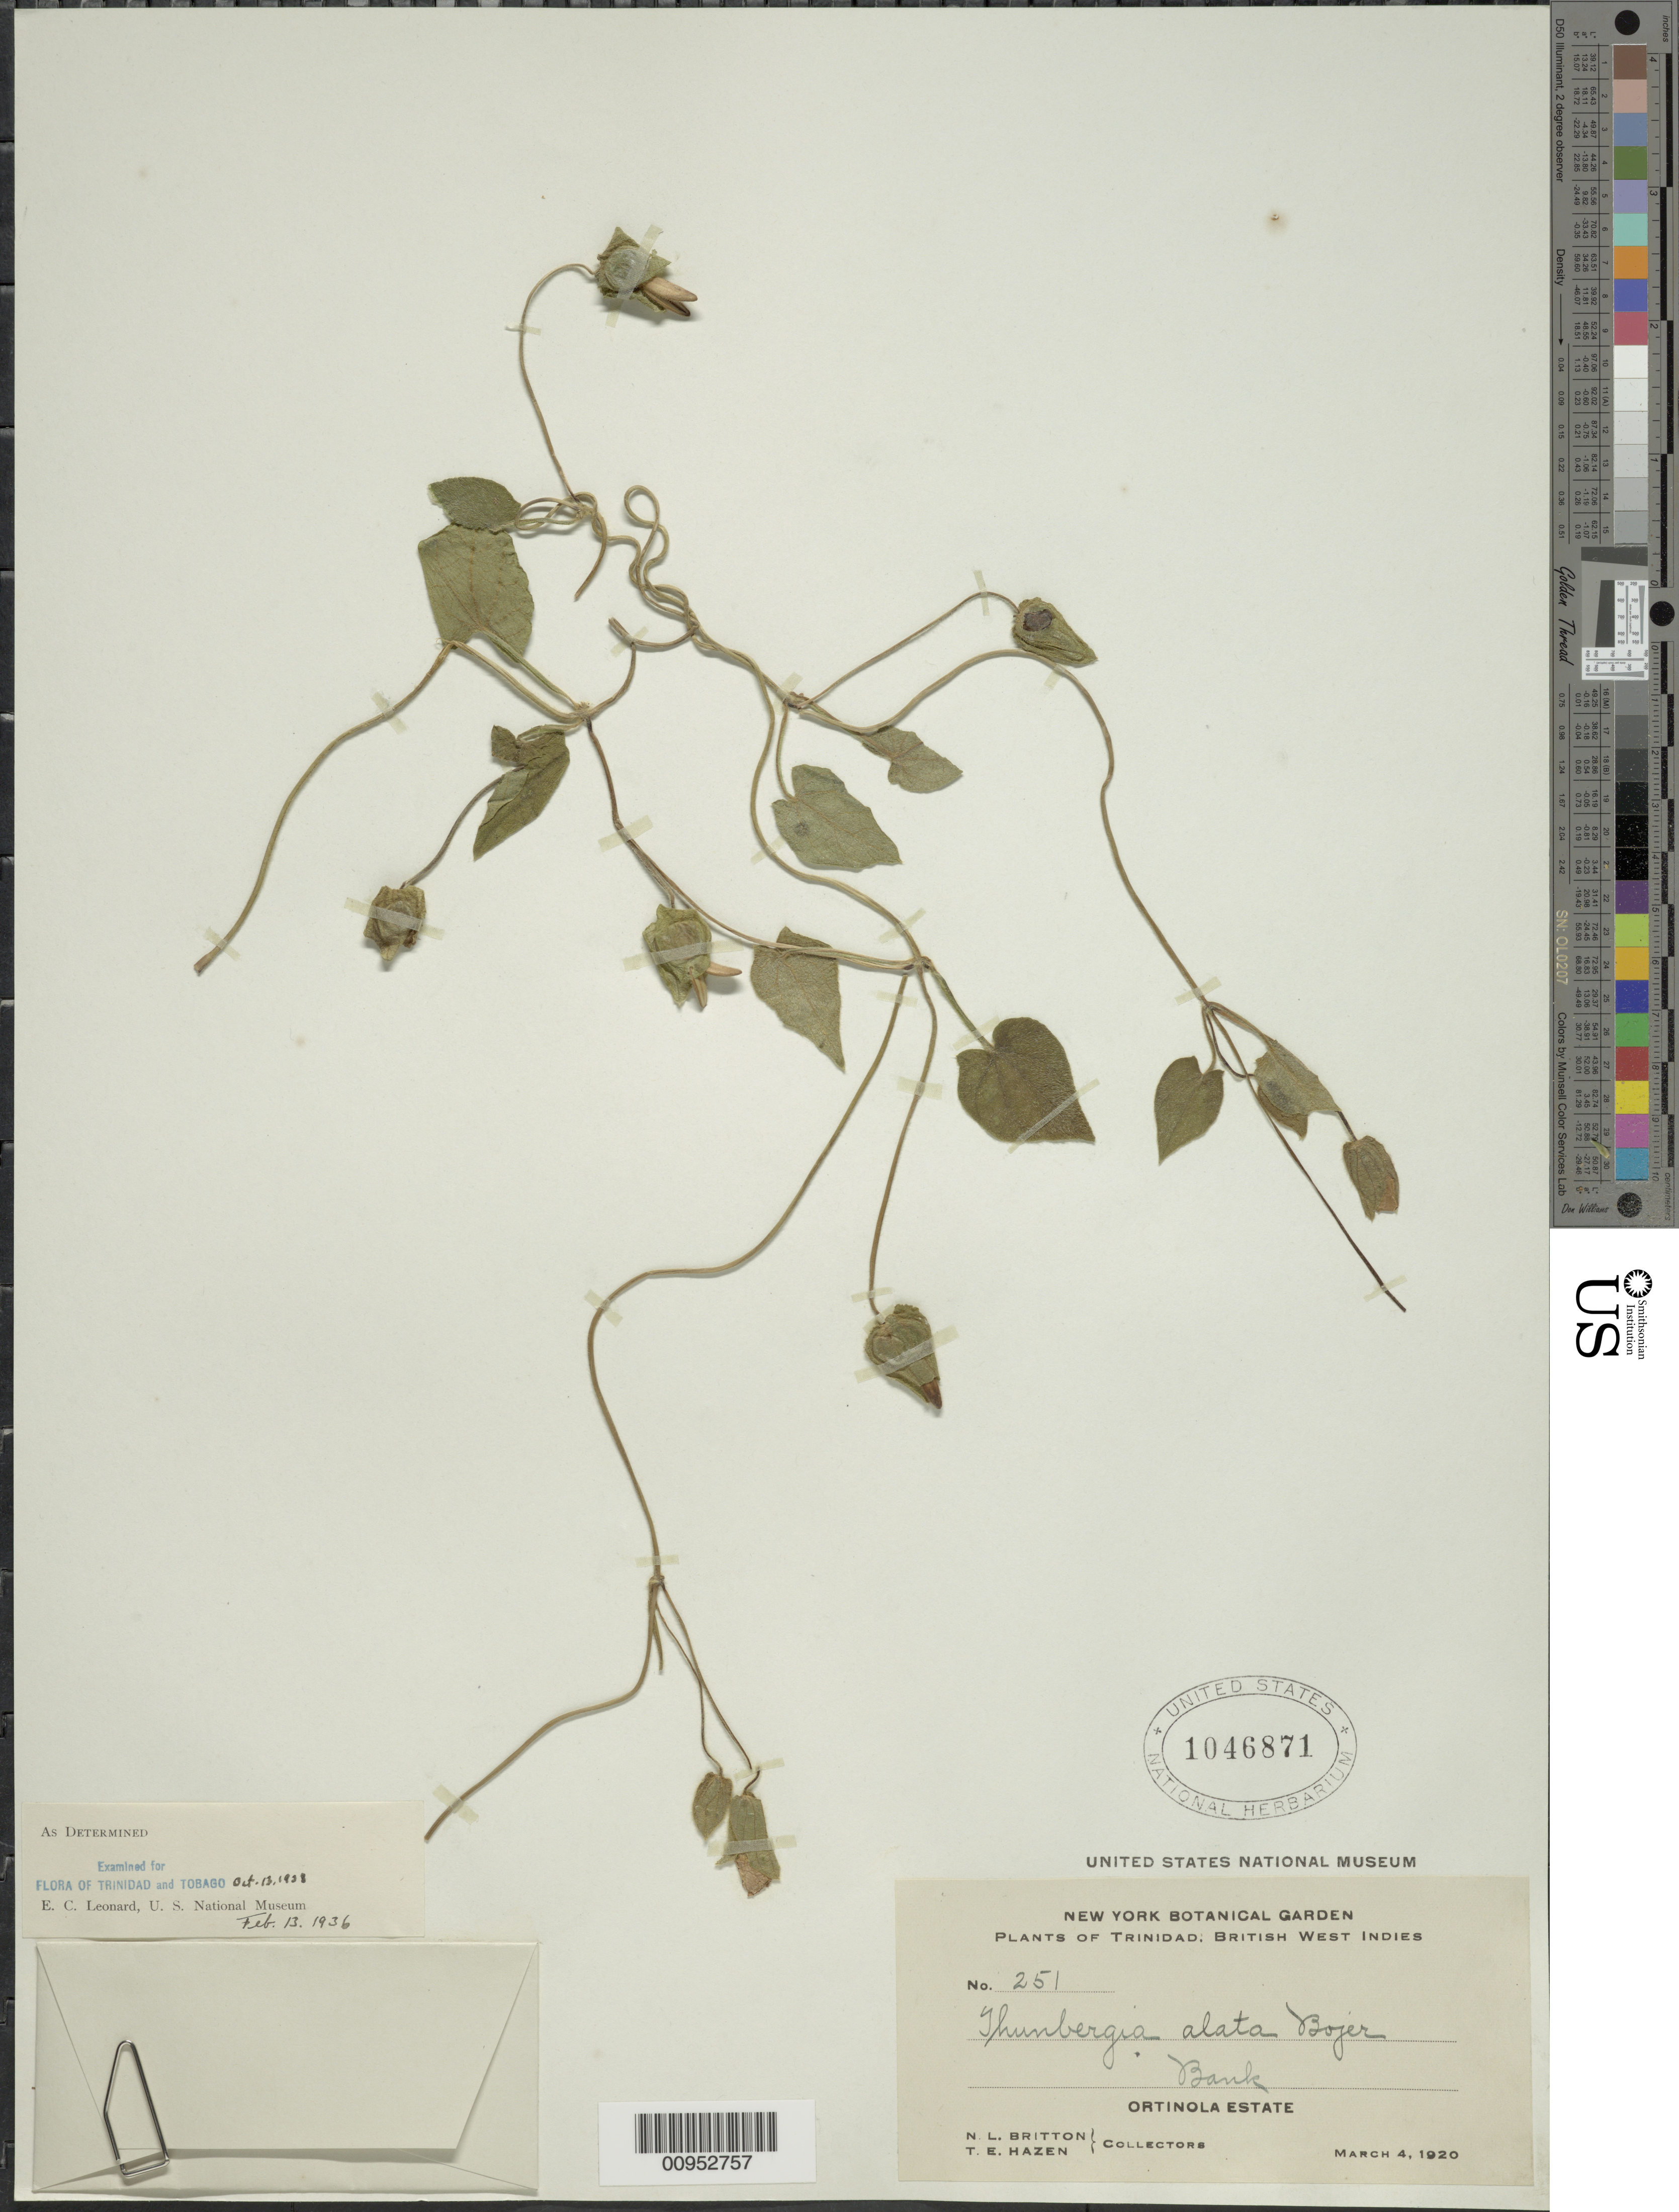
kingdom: Plantae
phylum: Tracheophyta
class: Magnoliopsida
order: Lamiales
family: Acanthaceae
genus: Thunbergia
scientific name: Thunbergia alata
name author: Bojer ex Sims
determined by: Leonard, Emery C., (US)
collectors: N. Britton & T. E. Hazen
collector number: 251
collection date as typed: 04 Mar 1920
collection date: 1920-03-04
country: Trinidad and Tobago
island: Trinidad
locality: Ortinola Estate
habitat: Bank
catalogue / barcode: US 1046871